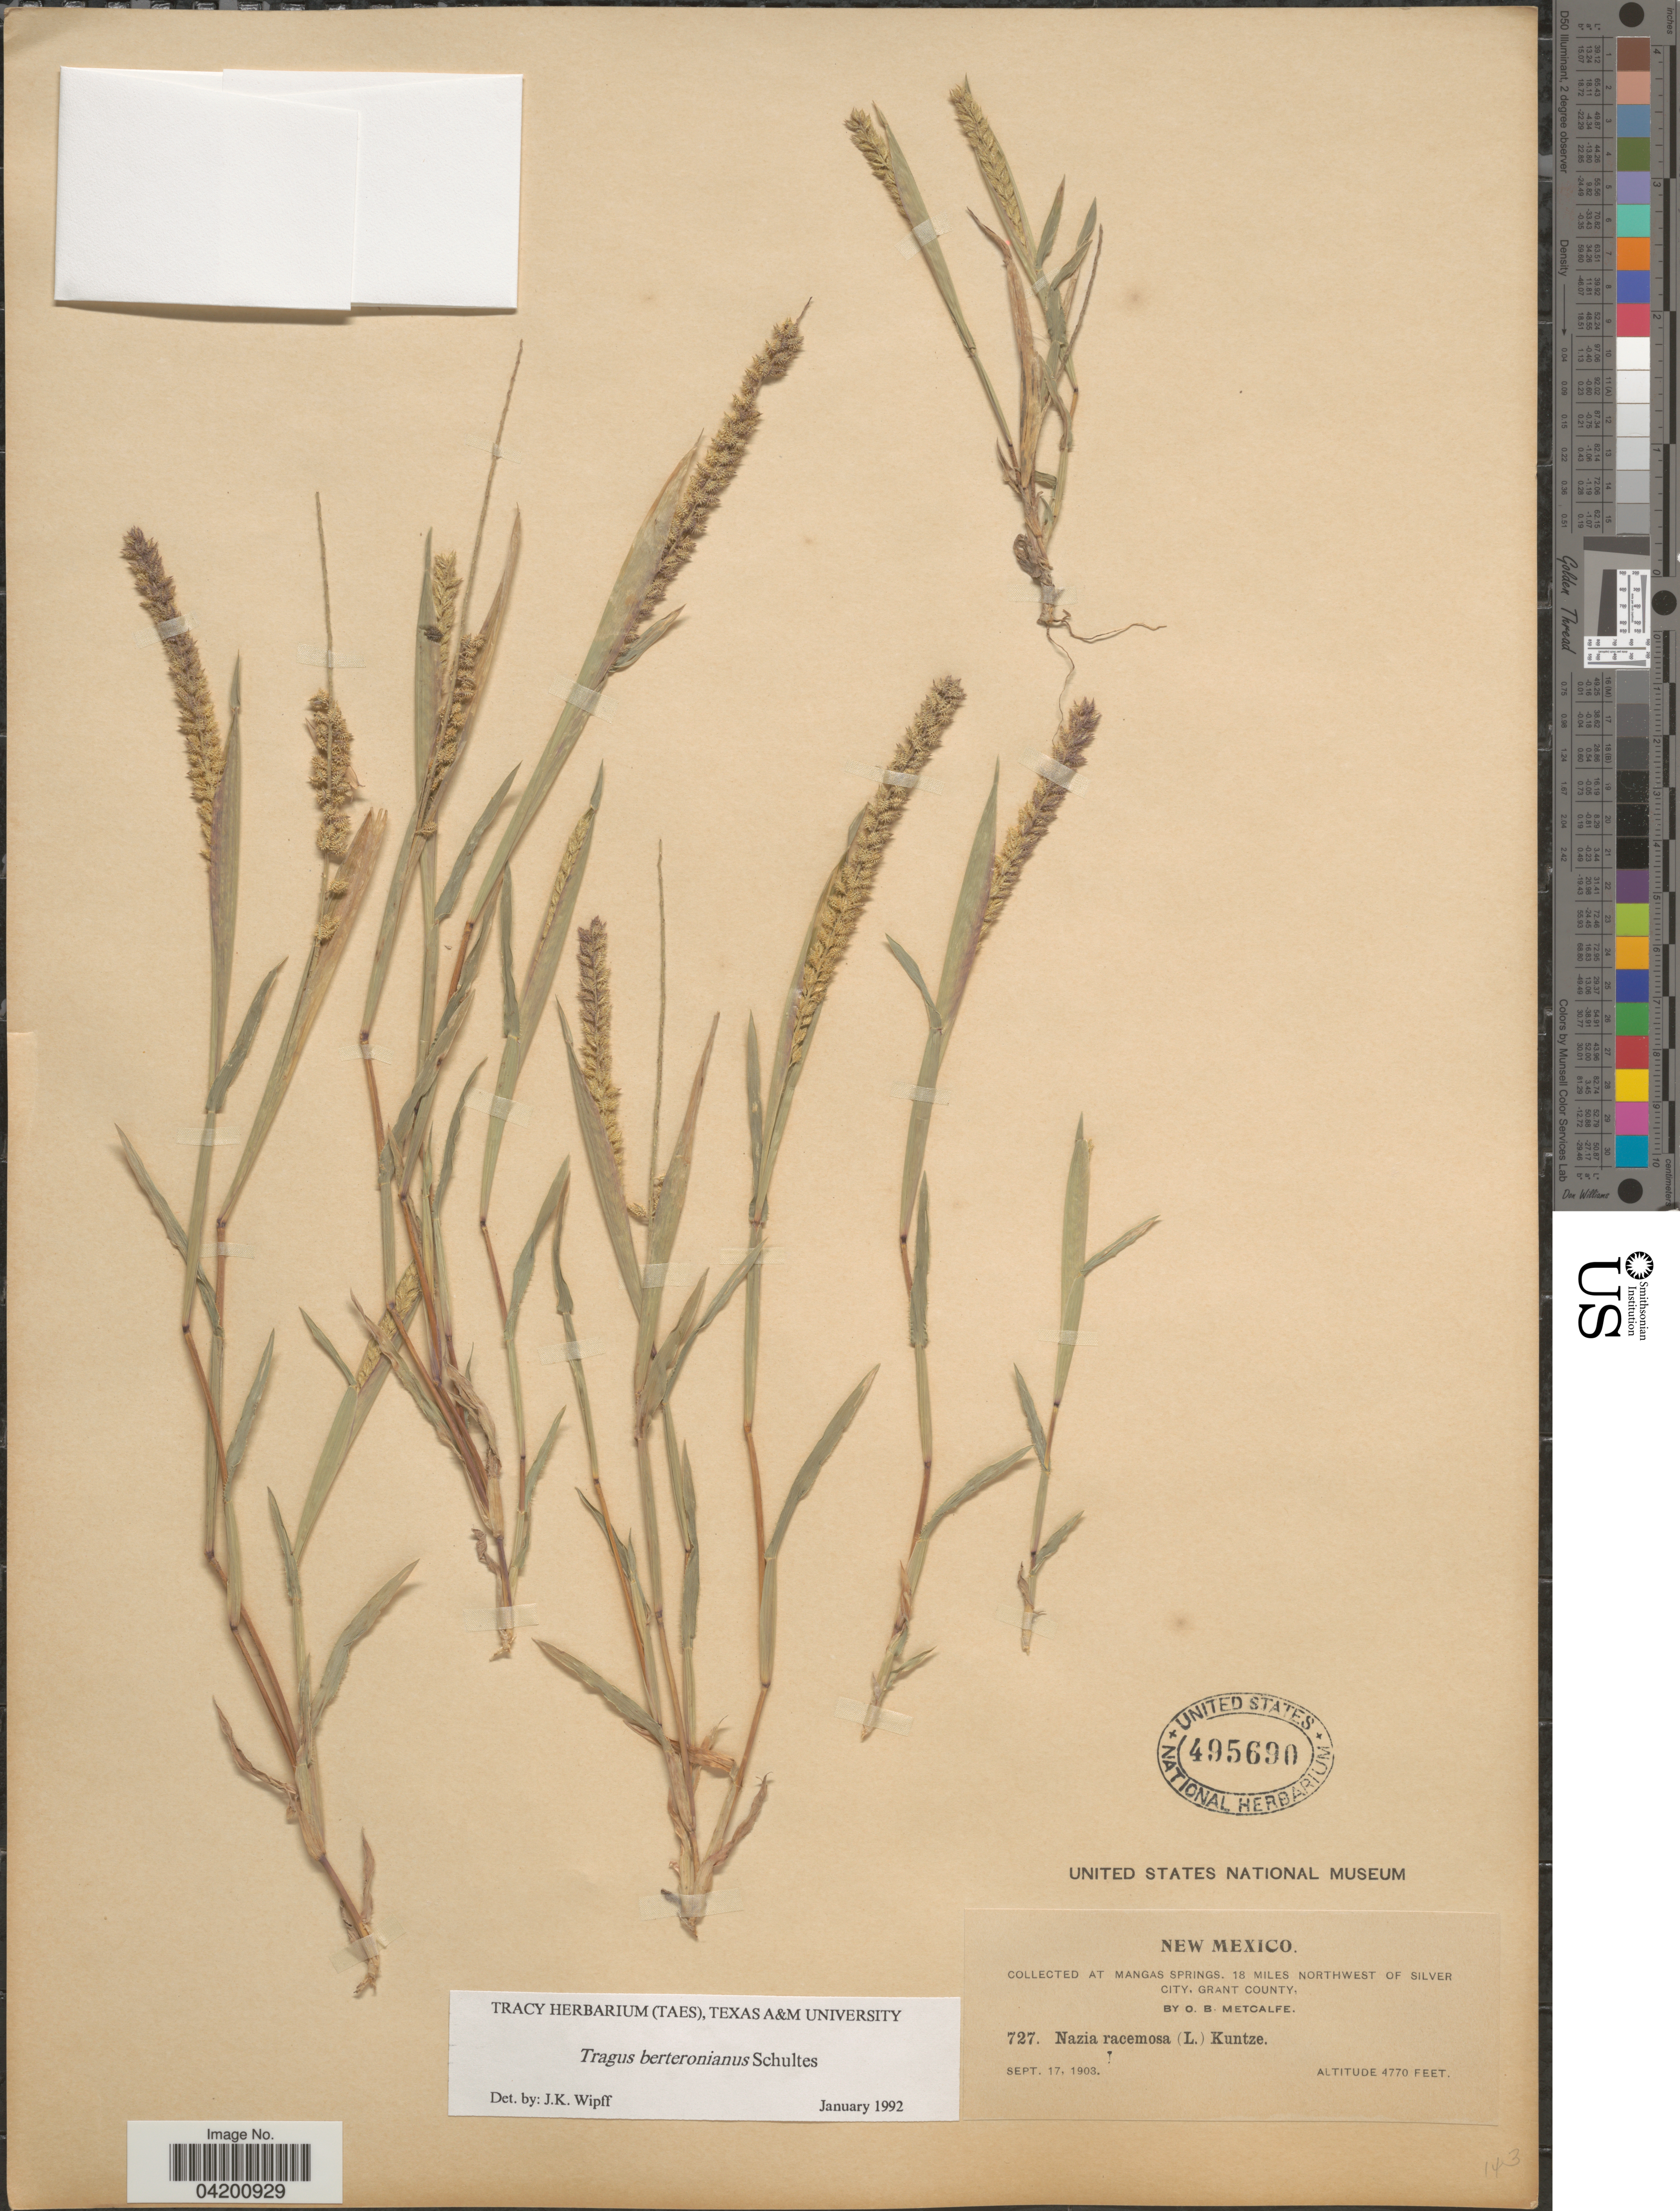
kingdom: Plantae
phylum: Tracheophyta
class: Liliopsida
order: Poales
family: Poaceae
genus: Tragus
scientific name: Tragus berteronianus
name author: Schult.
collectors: O. B. Metcalfe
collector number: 727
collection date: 1903-09-17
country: United States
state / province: New Mexico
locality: At Mangas Springs, 18 miles northwest of Silver City, Grant County.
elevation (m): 1454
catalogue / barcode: US 495690